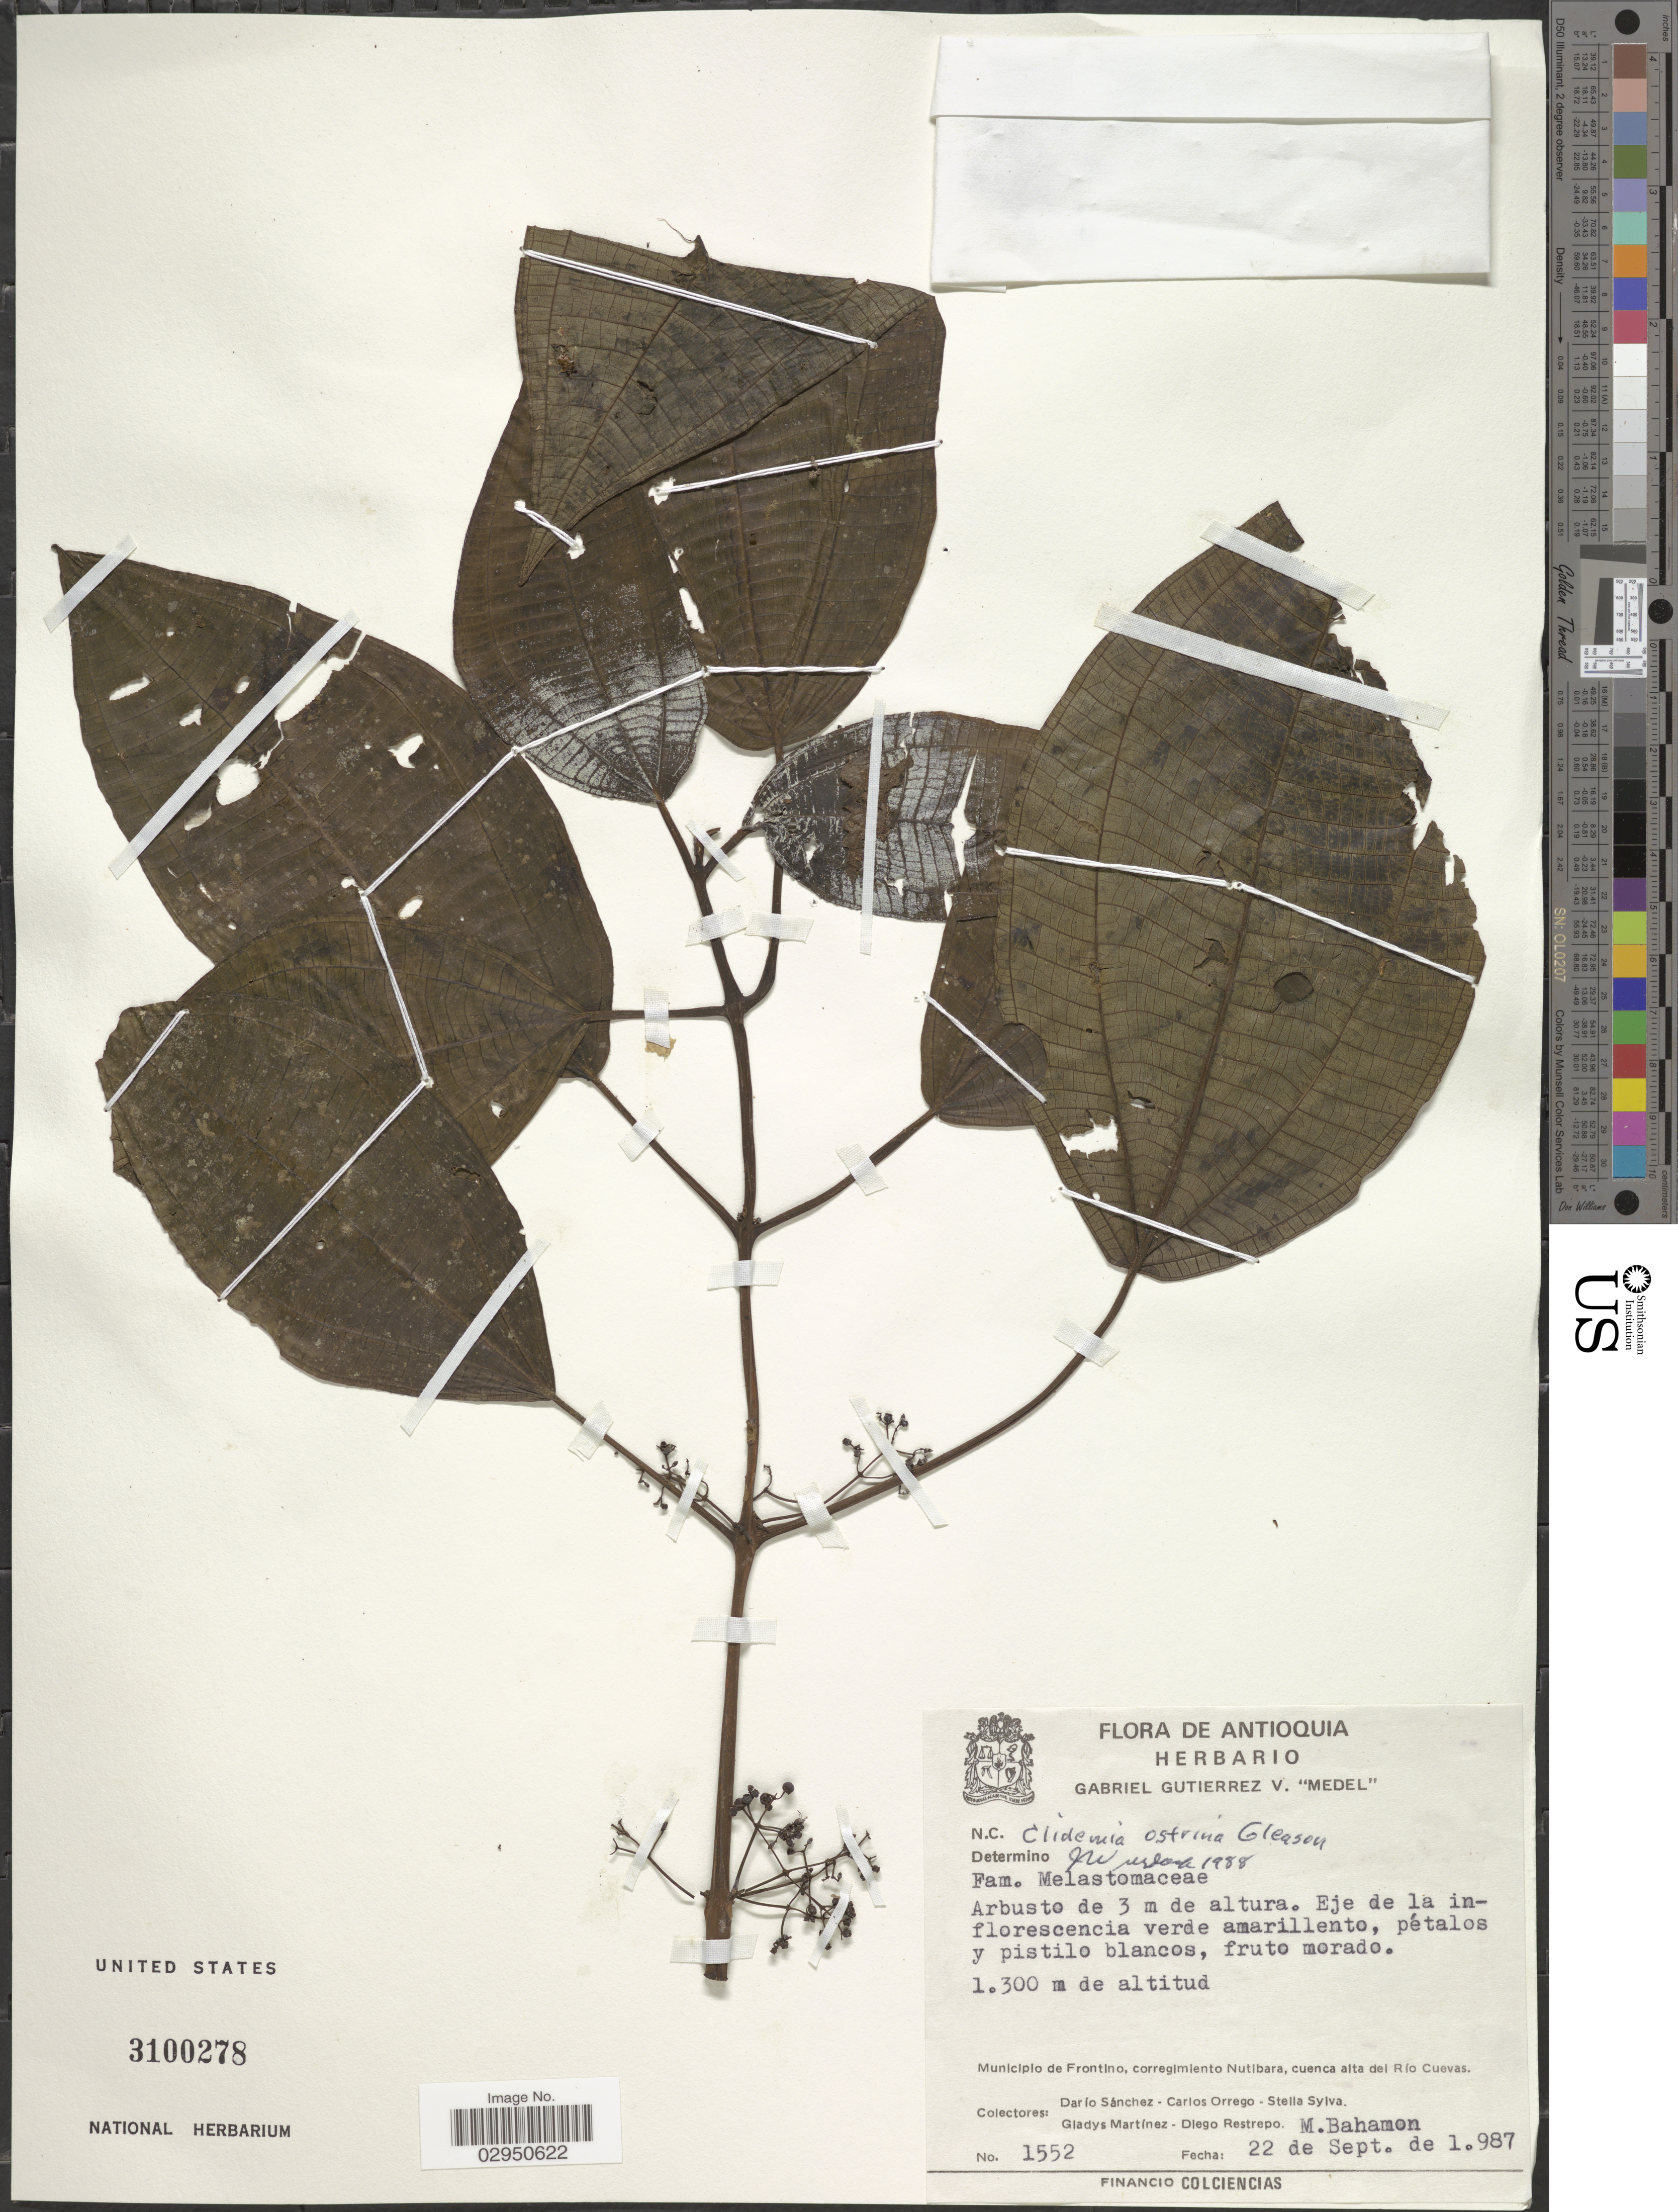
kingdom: Plantae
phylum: Tracheophyta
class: Magnoliopsida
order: Myrtales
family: Melastomataceae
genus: Clidemia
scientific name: Clidemia ostrina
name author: Gleason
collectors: D. Sánchez, C. Orrego, S. Sylva, G. Martínez & et al.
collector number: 1552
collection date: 1987-09-22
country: Colombia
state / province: Antioquia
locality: Municipio de Frontino, corregimiente Nutibara, cuenca alta del Río Cuevas.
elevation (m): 1300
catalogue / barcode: US 3100278